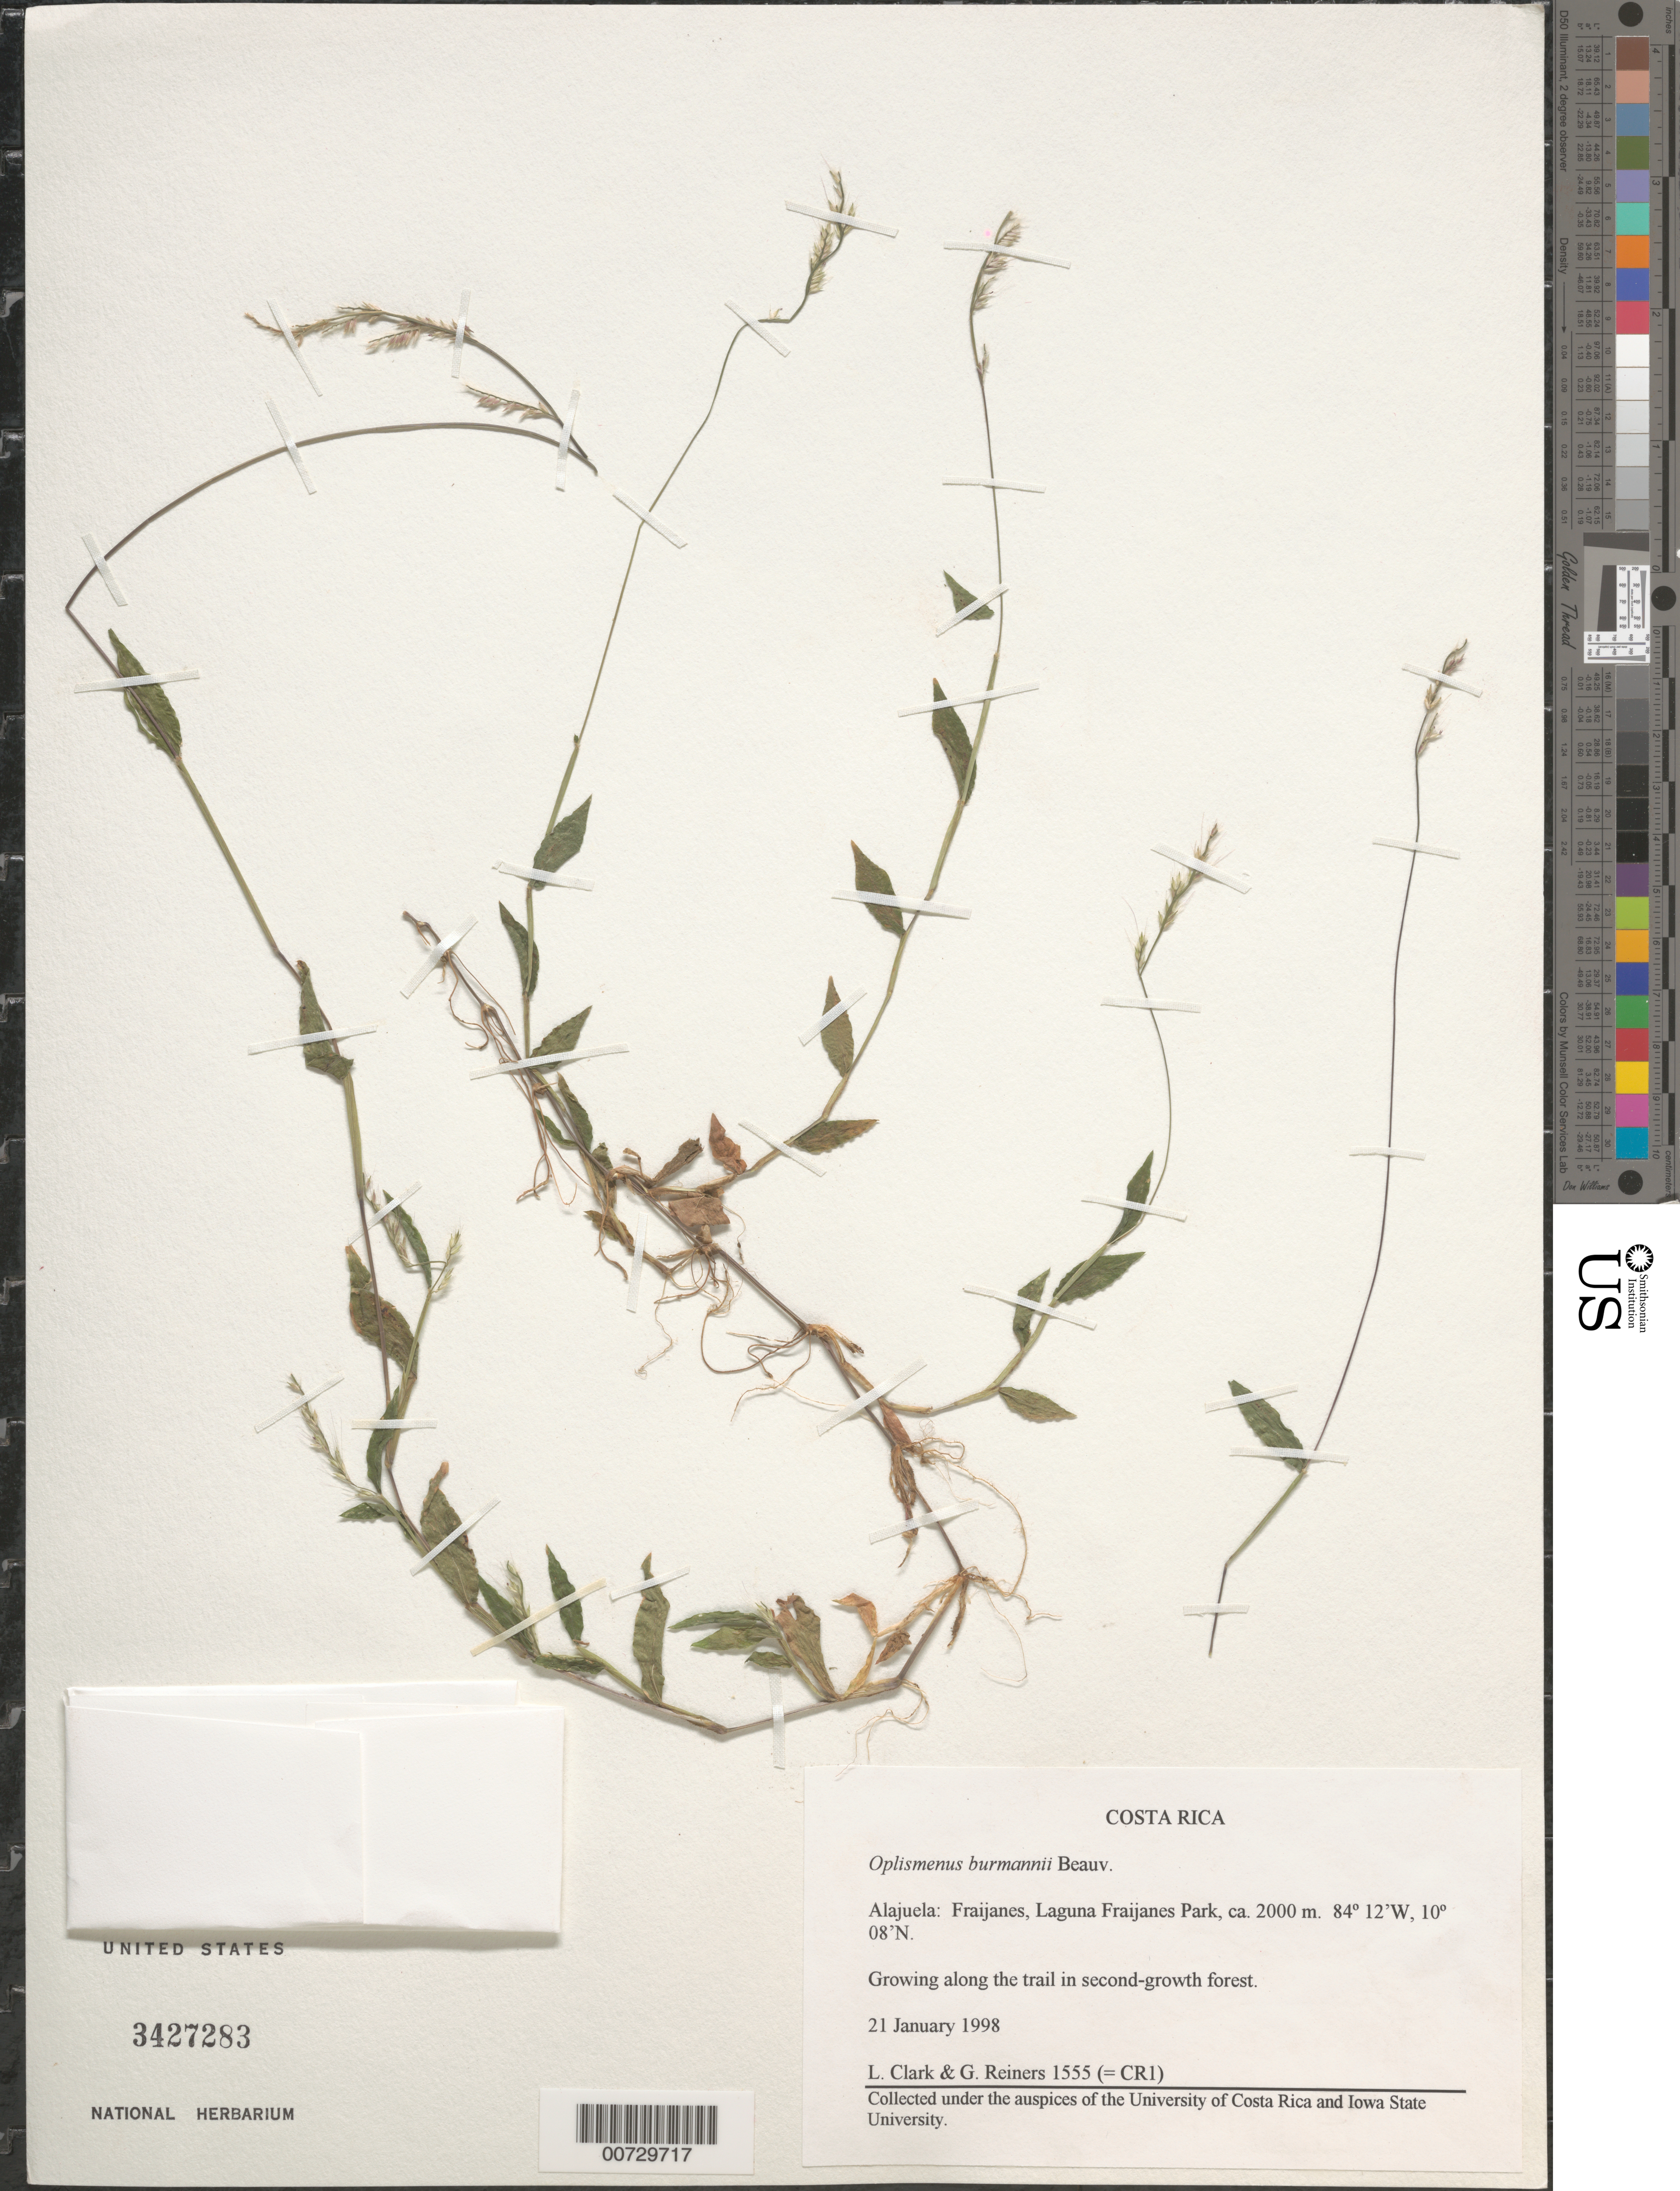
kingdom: Plantae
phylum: Tracheophyta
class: Liliopsida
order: Poales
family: Poaceae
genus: Oplismenus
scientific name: Oplismenus burmannii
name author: (Retz.) P. Beauv.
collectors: L. G. Clark & G. Reiners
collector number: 1555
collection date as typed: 21 Jan 1998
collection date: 1998-01-21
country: Costa Rica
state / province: Alajuela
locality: Fraijanes, Laguna Fraijanes Park.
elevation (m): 2000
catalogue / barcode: US 3427283